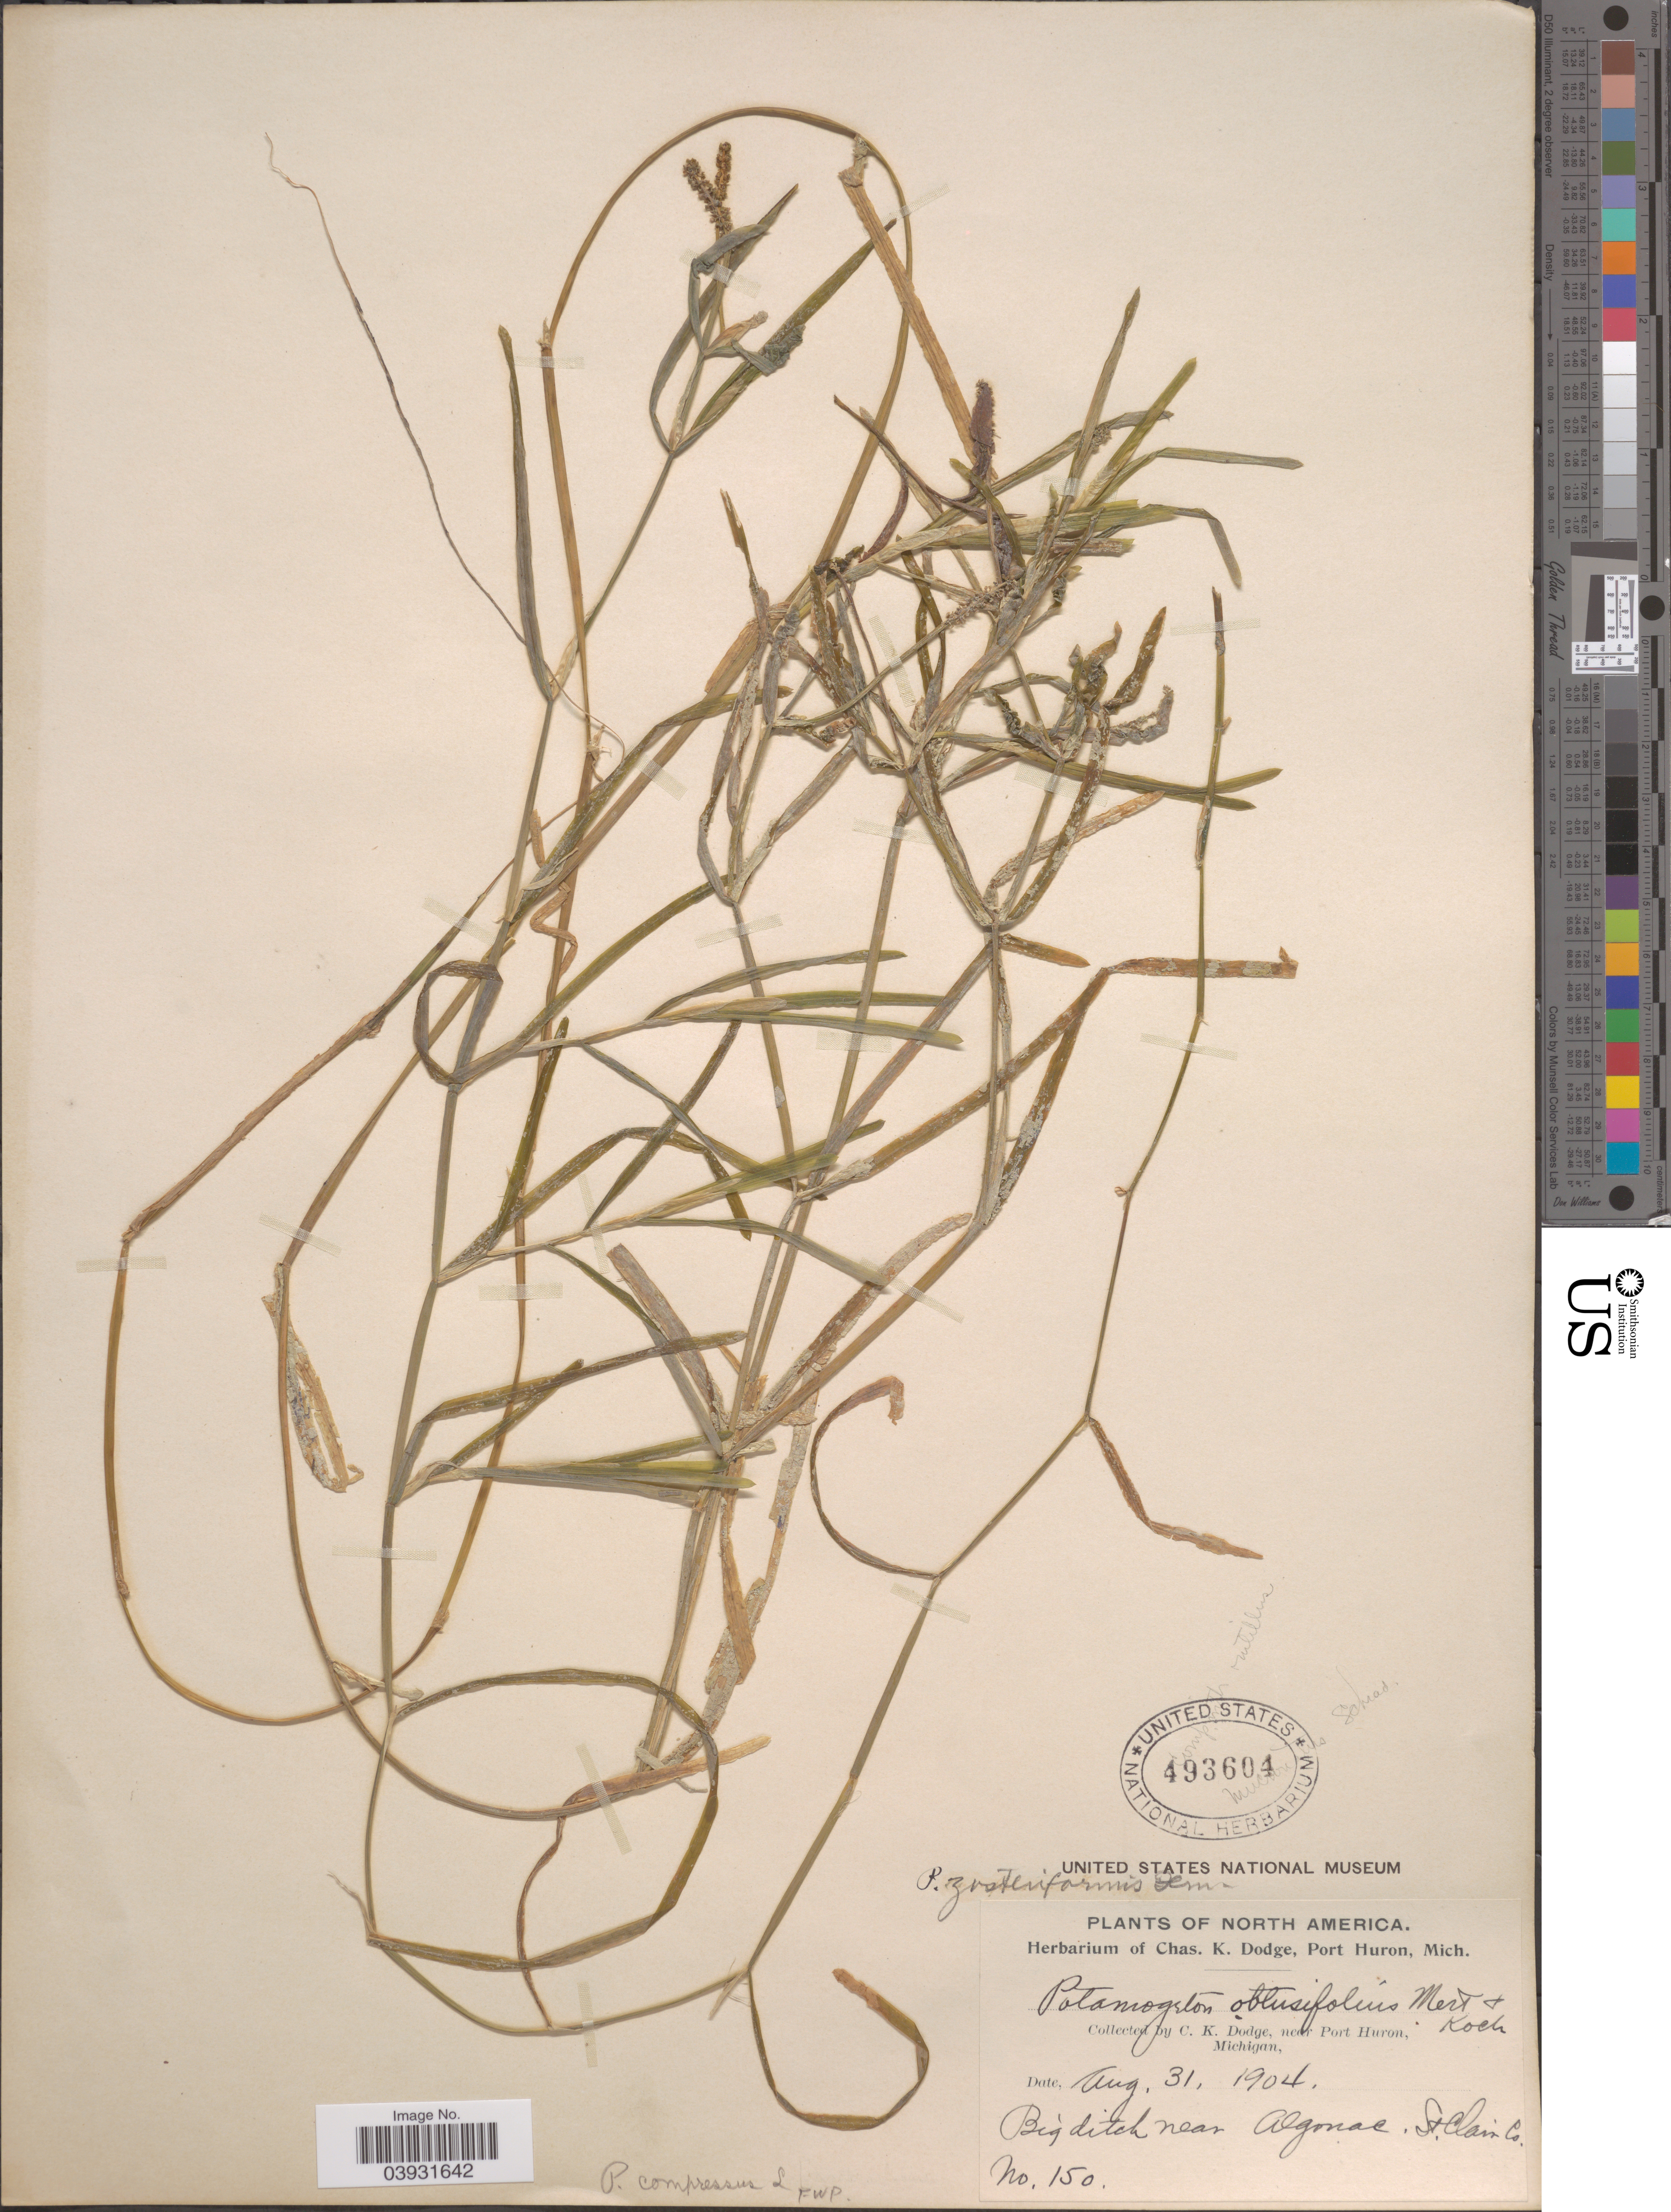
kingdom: Plantae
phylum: Tracheophyta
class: Liliopsida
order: Alismatales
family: Potamogetonaceae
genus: Potamogeton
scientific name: Potamogeton zosterifolius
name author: Schumach.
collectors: C. K. Dodge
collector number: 150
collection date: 1904-08-31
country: United States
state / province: Michigan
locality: Near Port Huron. Big ditch near Algonac, St. Clair Co.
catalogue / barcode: US 493604